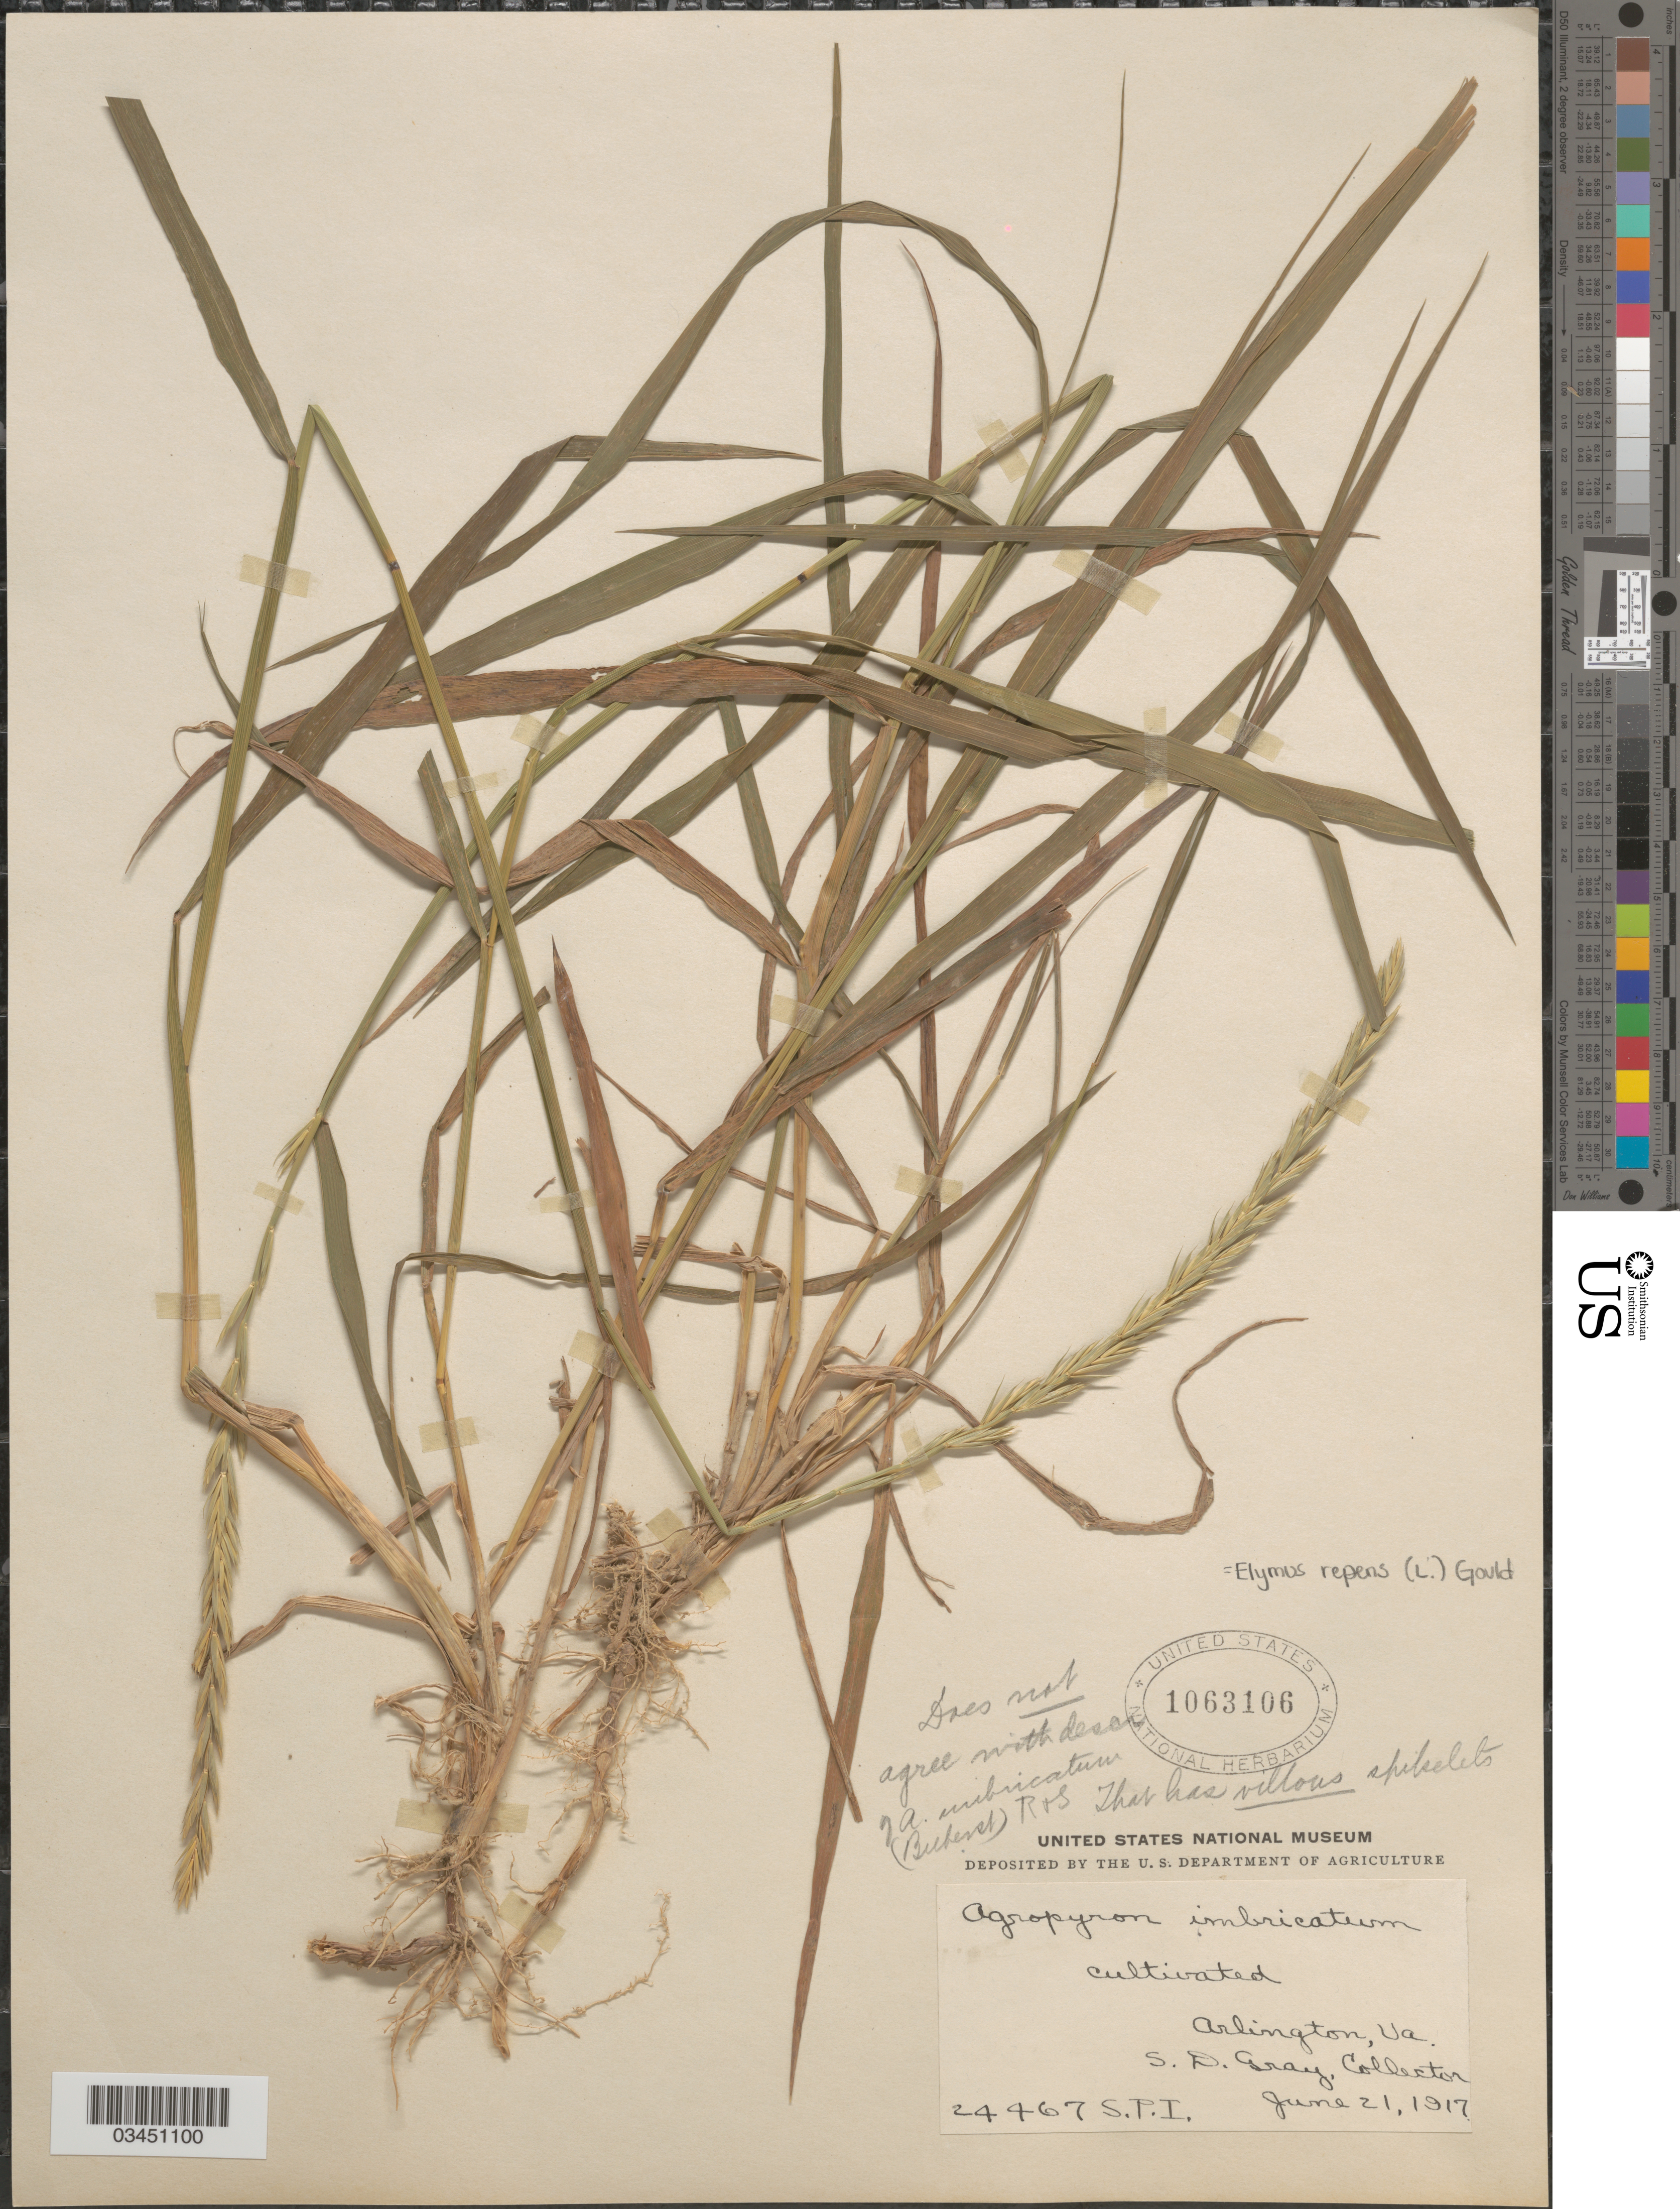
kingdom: Plantae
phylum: Tracheophyta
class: Liliopsida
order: Poales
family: Poaceae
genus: Elymus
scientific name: Elymus repens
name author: (L.) Gould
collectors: S. D. Gray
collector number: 24467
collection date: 1917-06-21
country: United States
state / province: Virginia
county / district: Arlington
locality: Arlington.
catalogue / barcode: US 1063106